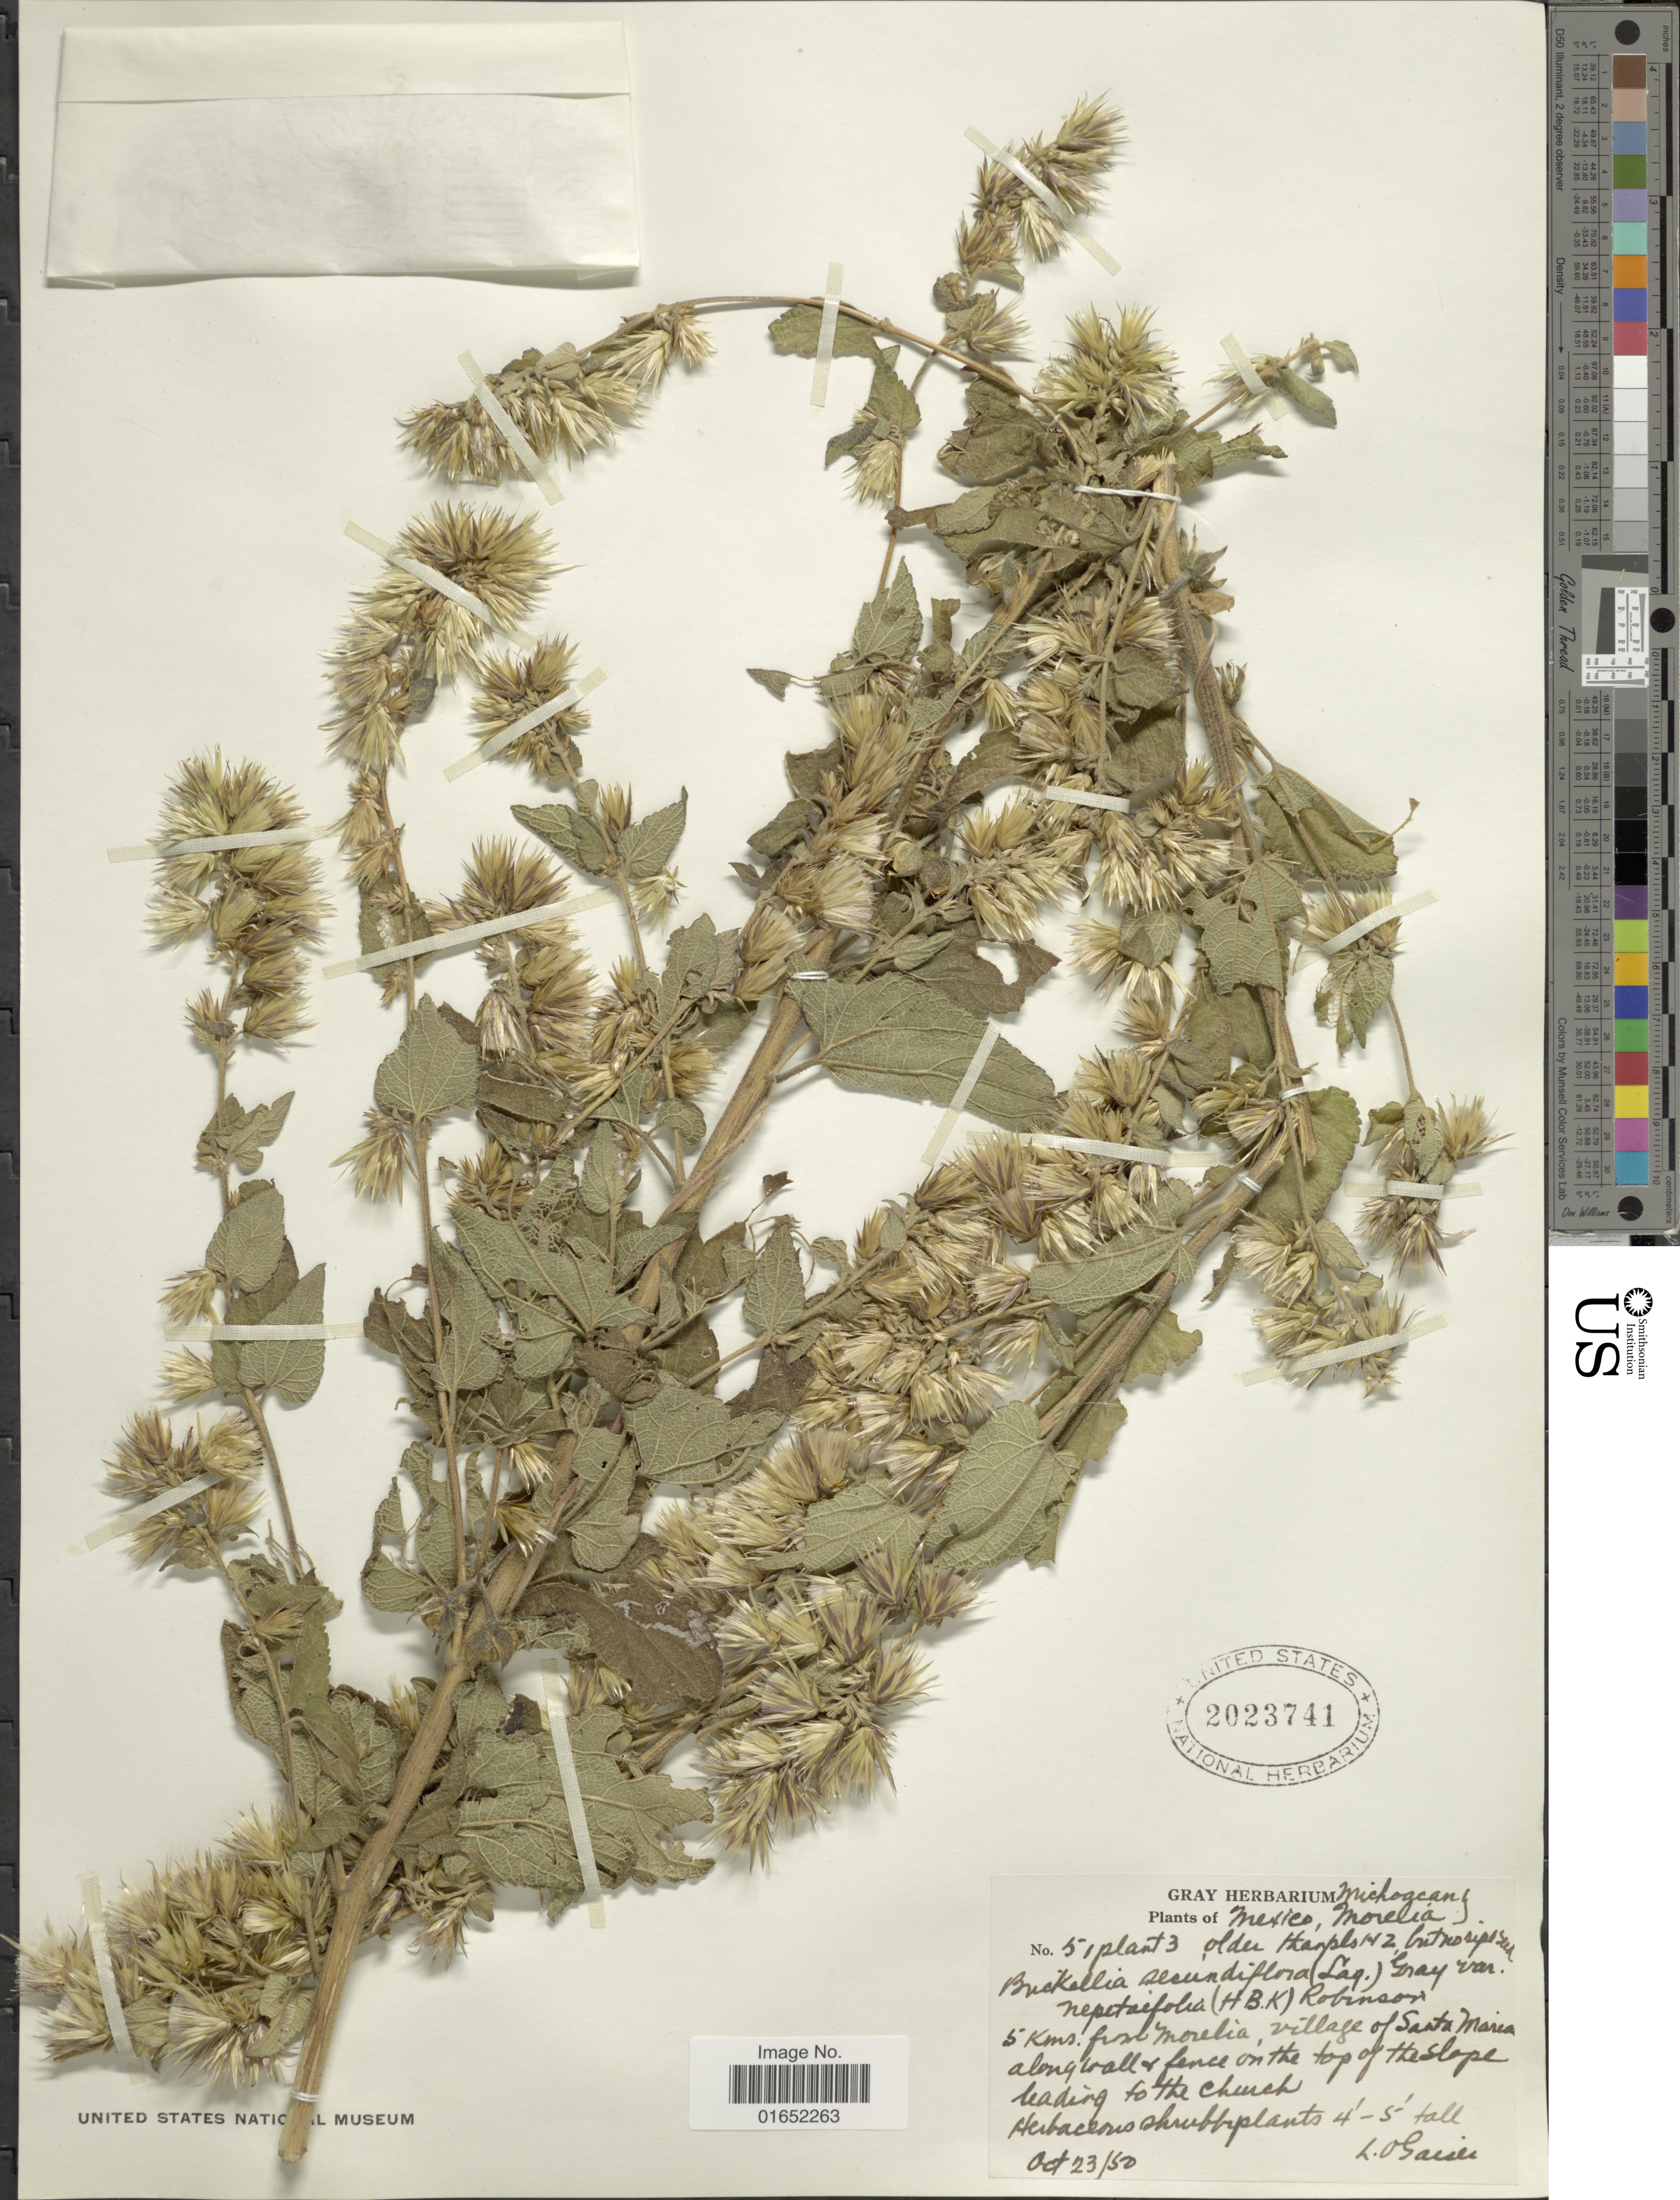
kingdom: Plantae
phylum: Tracheophyta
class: Magnoliopsida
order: Asterales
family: Asteraceae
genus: Brickellia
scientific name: Brickellia secundiflora var. nepetifolia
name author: (Kunth) B.L. Rob.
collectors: L. Gaiser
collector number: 51plant3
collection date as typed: Transcribed d/m/y: 23/10/50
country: Mexico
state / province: Michoacán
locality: Morelia, 5 kms from Morelia, village of Santa Maria along wall & fence on the rop of the slope leading to church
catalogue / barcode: US 2023741